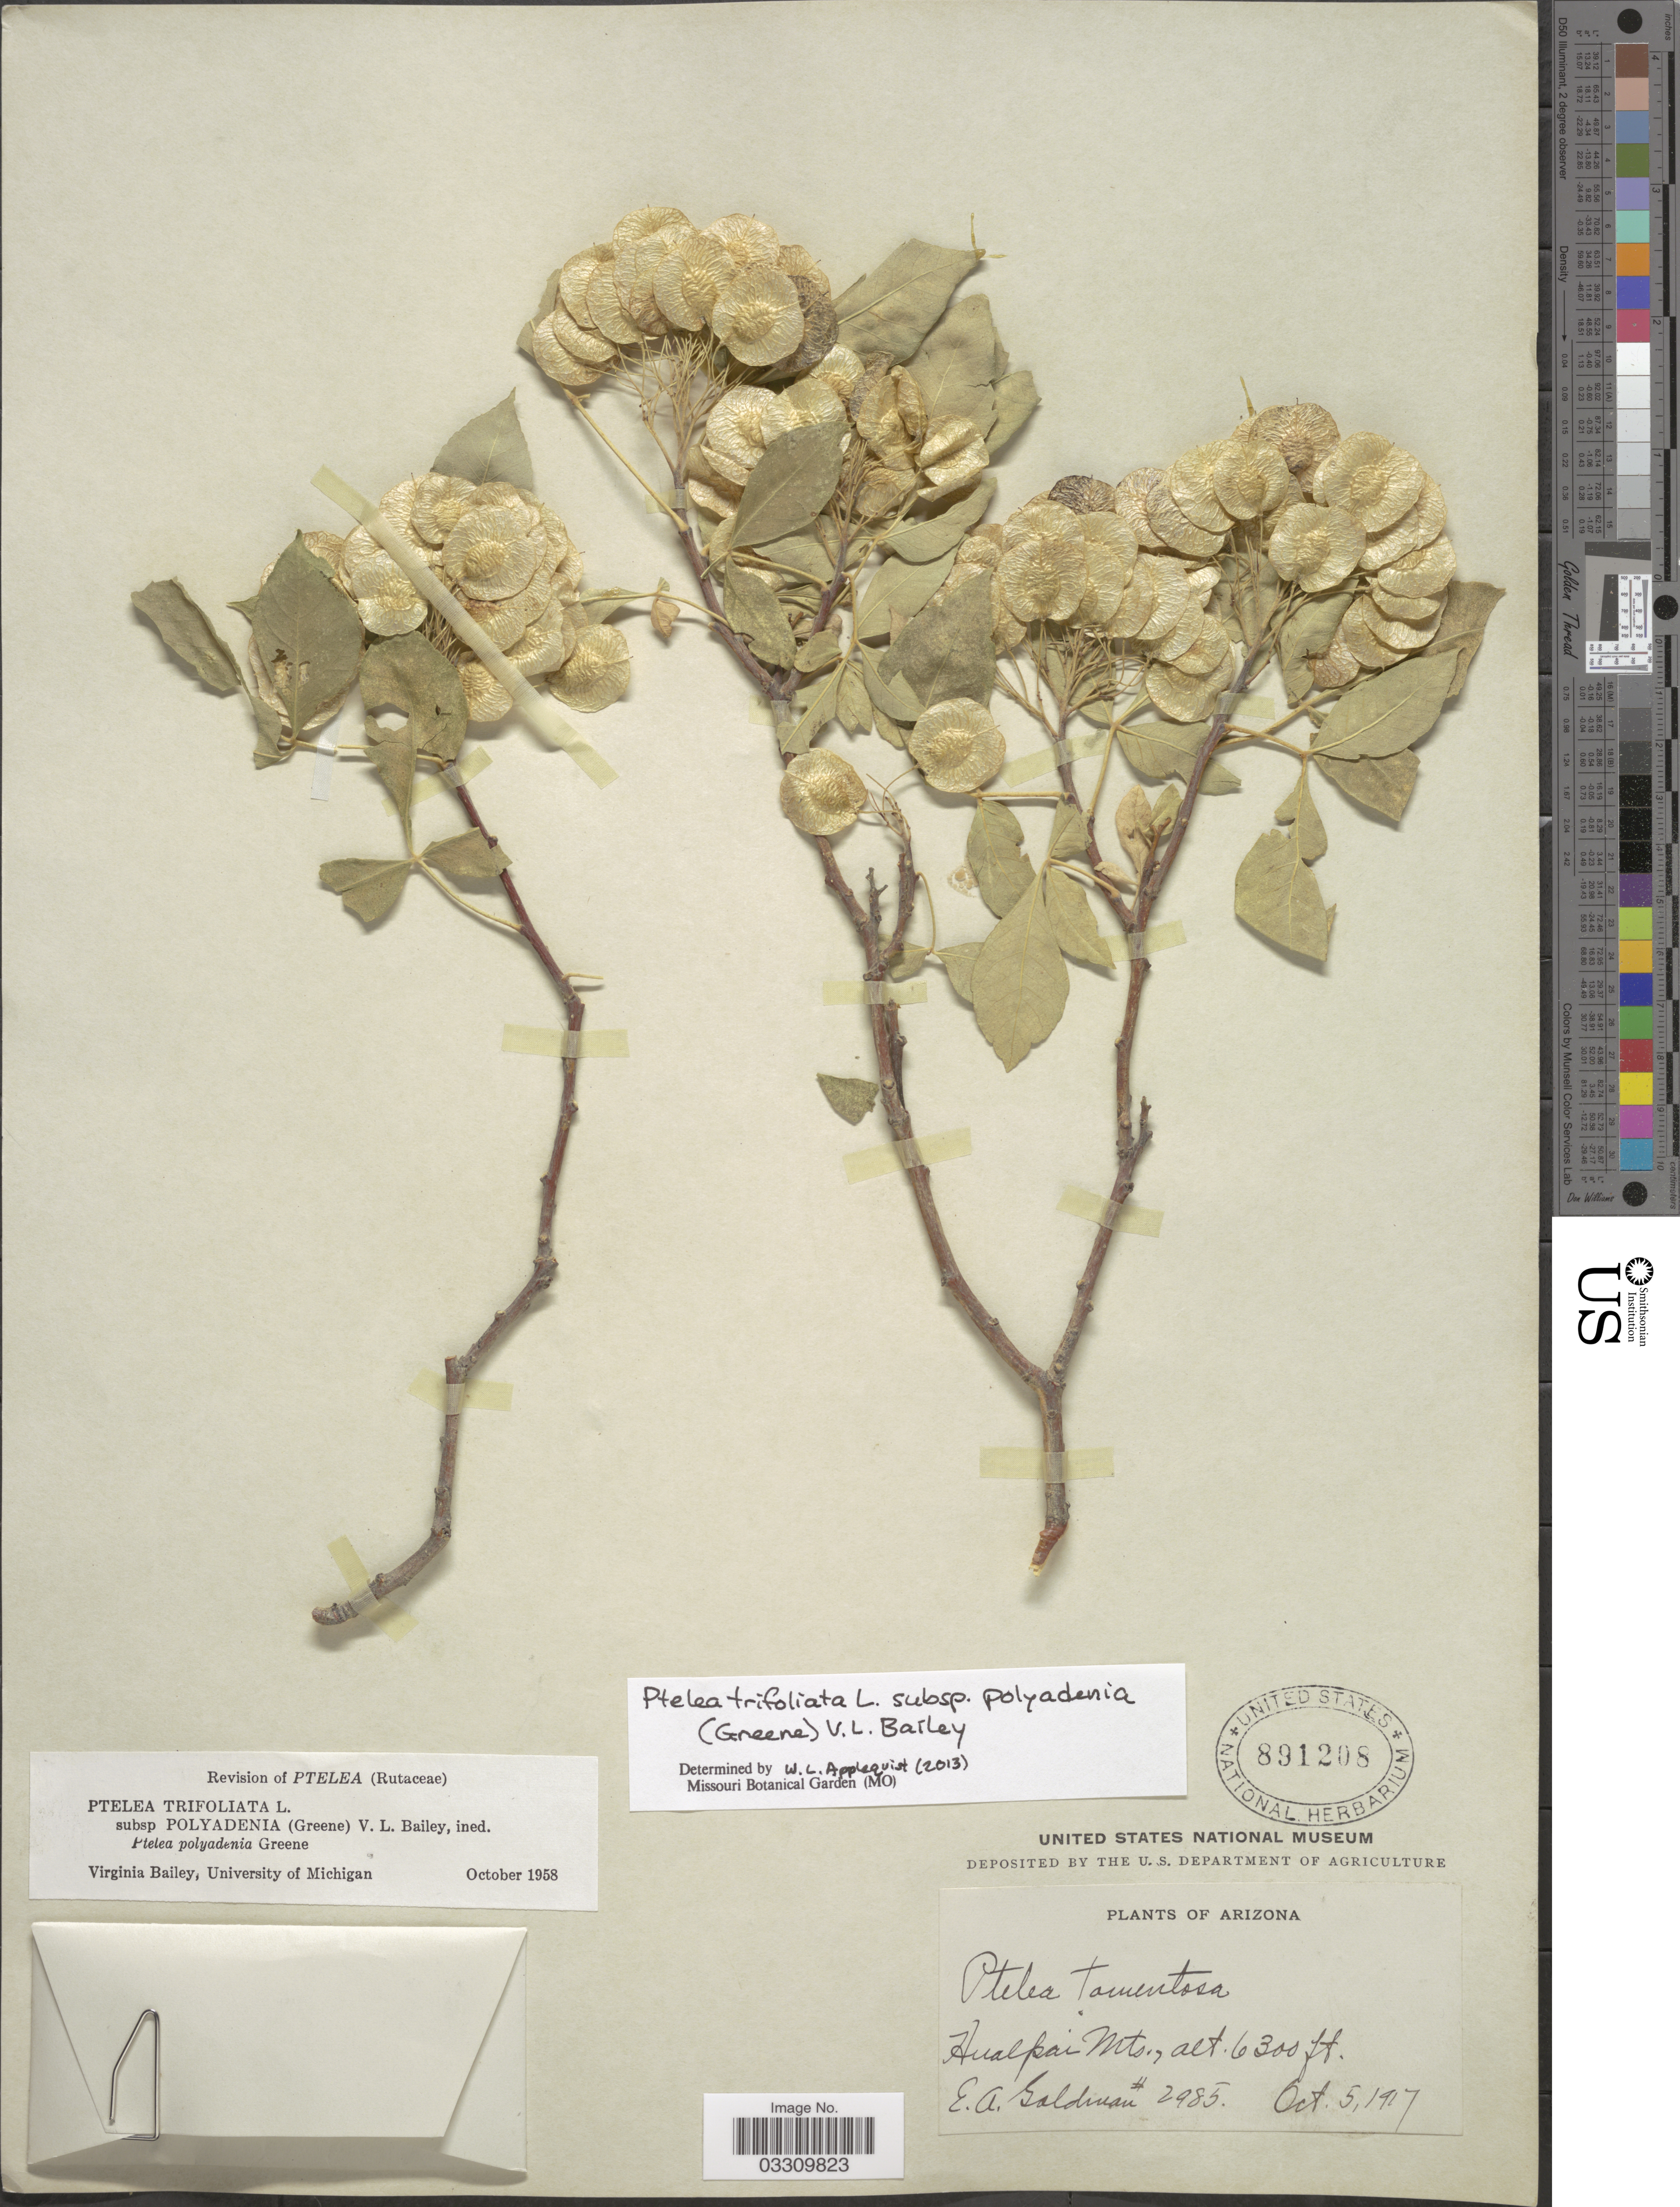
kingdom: Plantae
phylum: Tracheophyta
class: Magnoliopsida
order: Sapindales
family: Rutaceae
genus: Ptelea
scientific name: Ptelea trifoliata subsp. polyadenia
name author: (Greene) V. L. Bailey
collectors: E. A. Goldman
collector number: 2985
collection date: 1917-10-05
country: United States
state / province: Arizona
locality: Hualpai Mts.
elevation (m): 1920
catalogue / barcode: US 891208